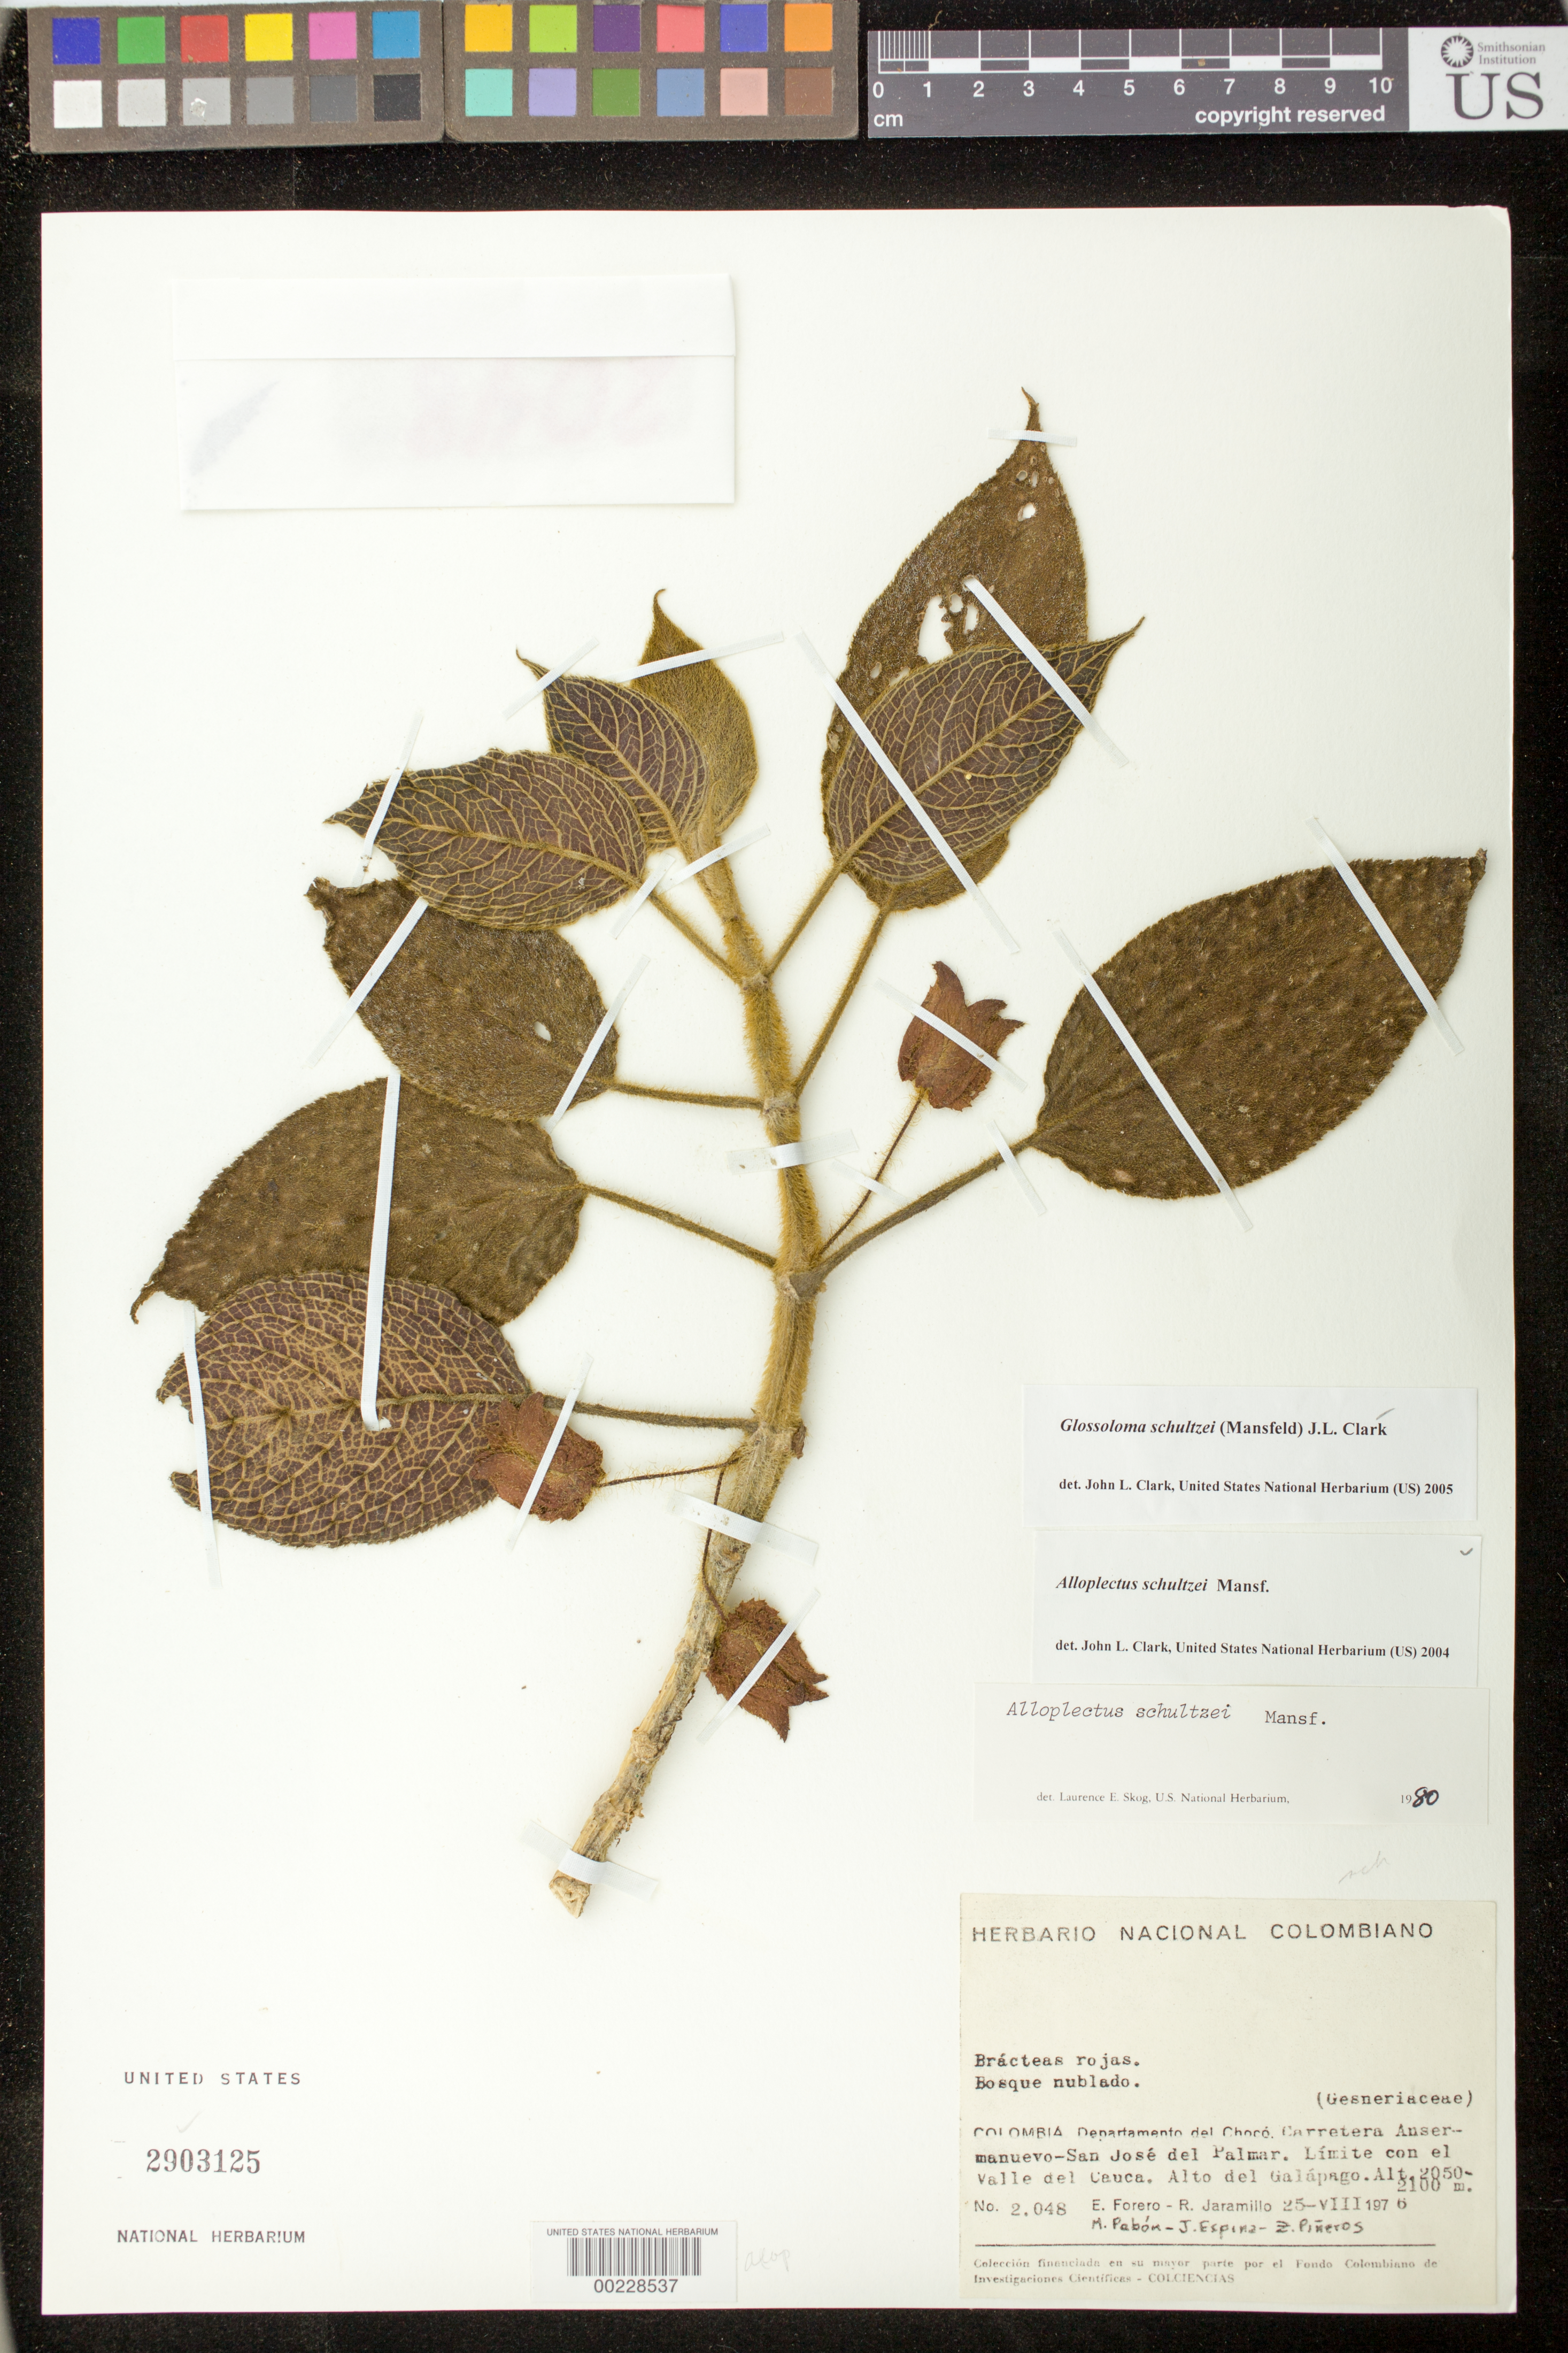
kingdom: Plantae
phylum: Tracheophyta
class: Magnoliopsida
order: Lamiales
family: Gesneriaceae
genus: Glossoloma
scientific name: Glossoloma schultzei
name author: (Mansf.) J.L. Clark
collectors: E. Forero, R. Jaramillo M., M. Pabon, J. Espina & Z. Piñeros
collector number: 2048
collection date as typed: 25 Aug 1976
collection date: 1976-08-25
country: Colombia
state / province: Chocó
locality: Ansermanuevo - san Jose del Palmar highway, boundary with Valle del Cauca, Alto del Galapago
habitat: Cloud forest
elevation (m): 2050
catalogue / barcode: US 2903125